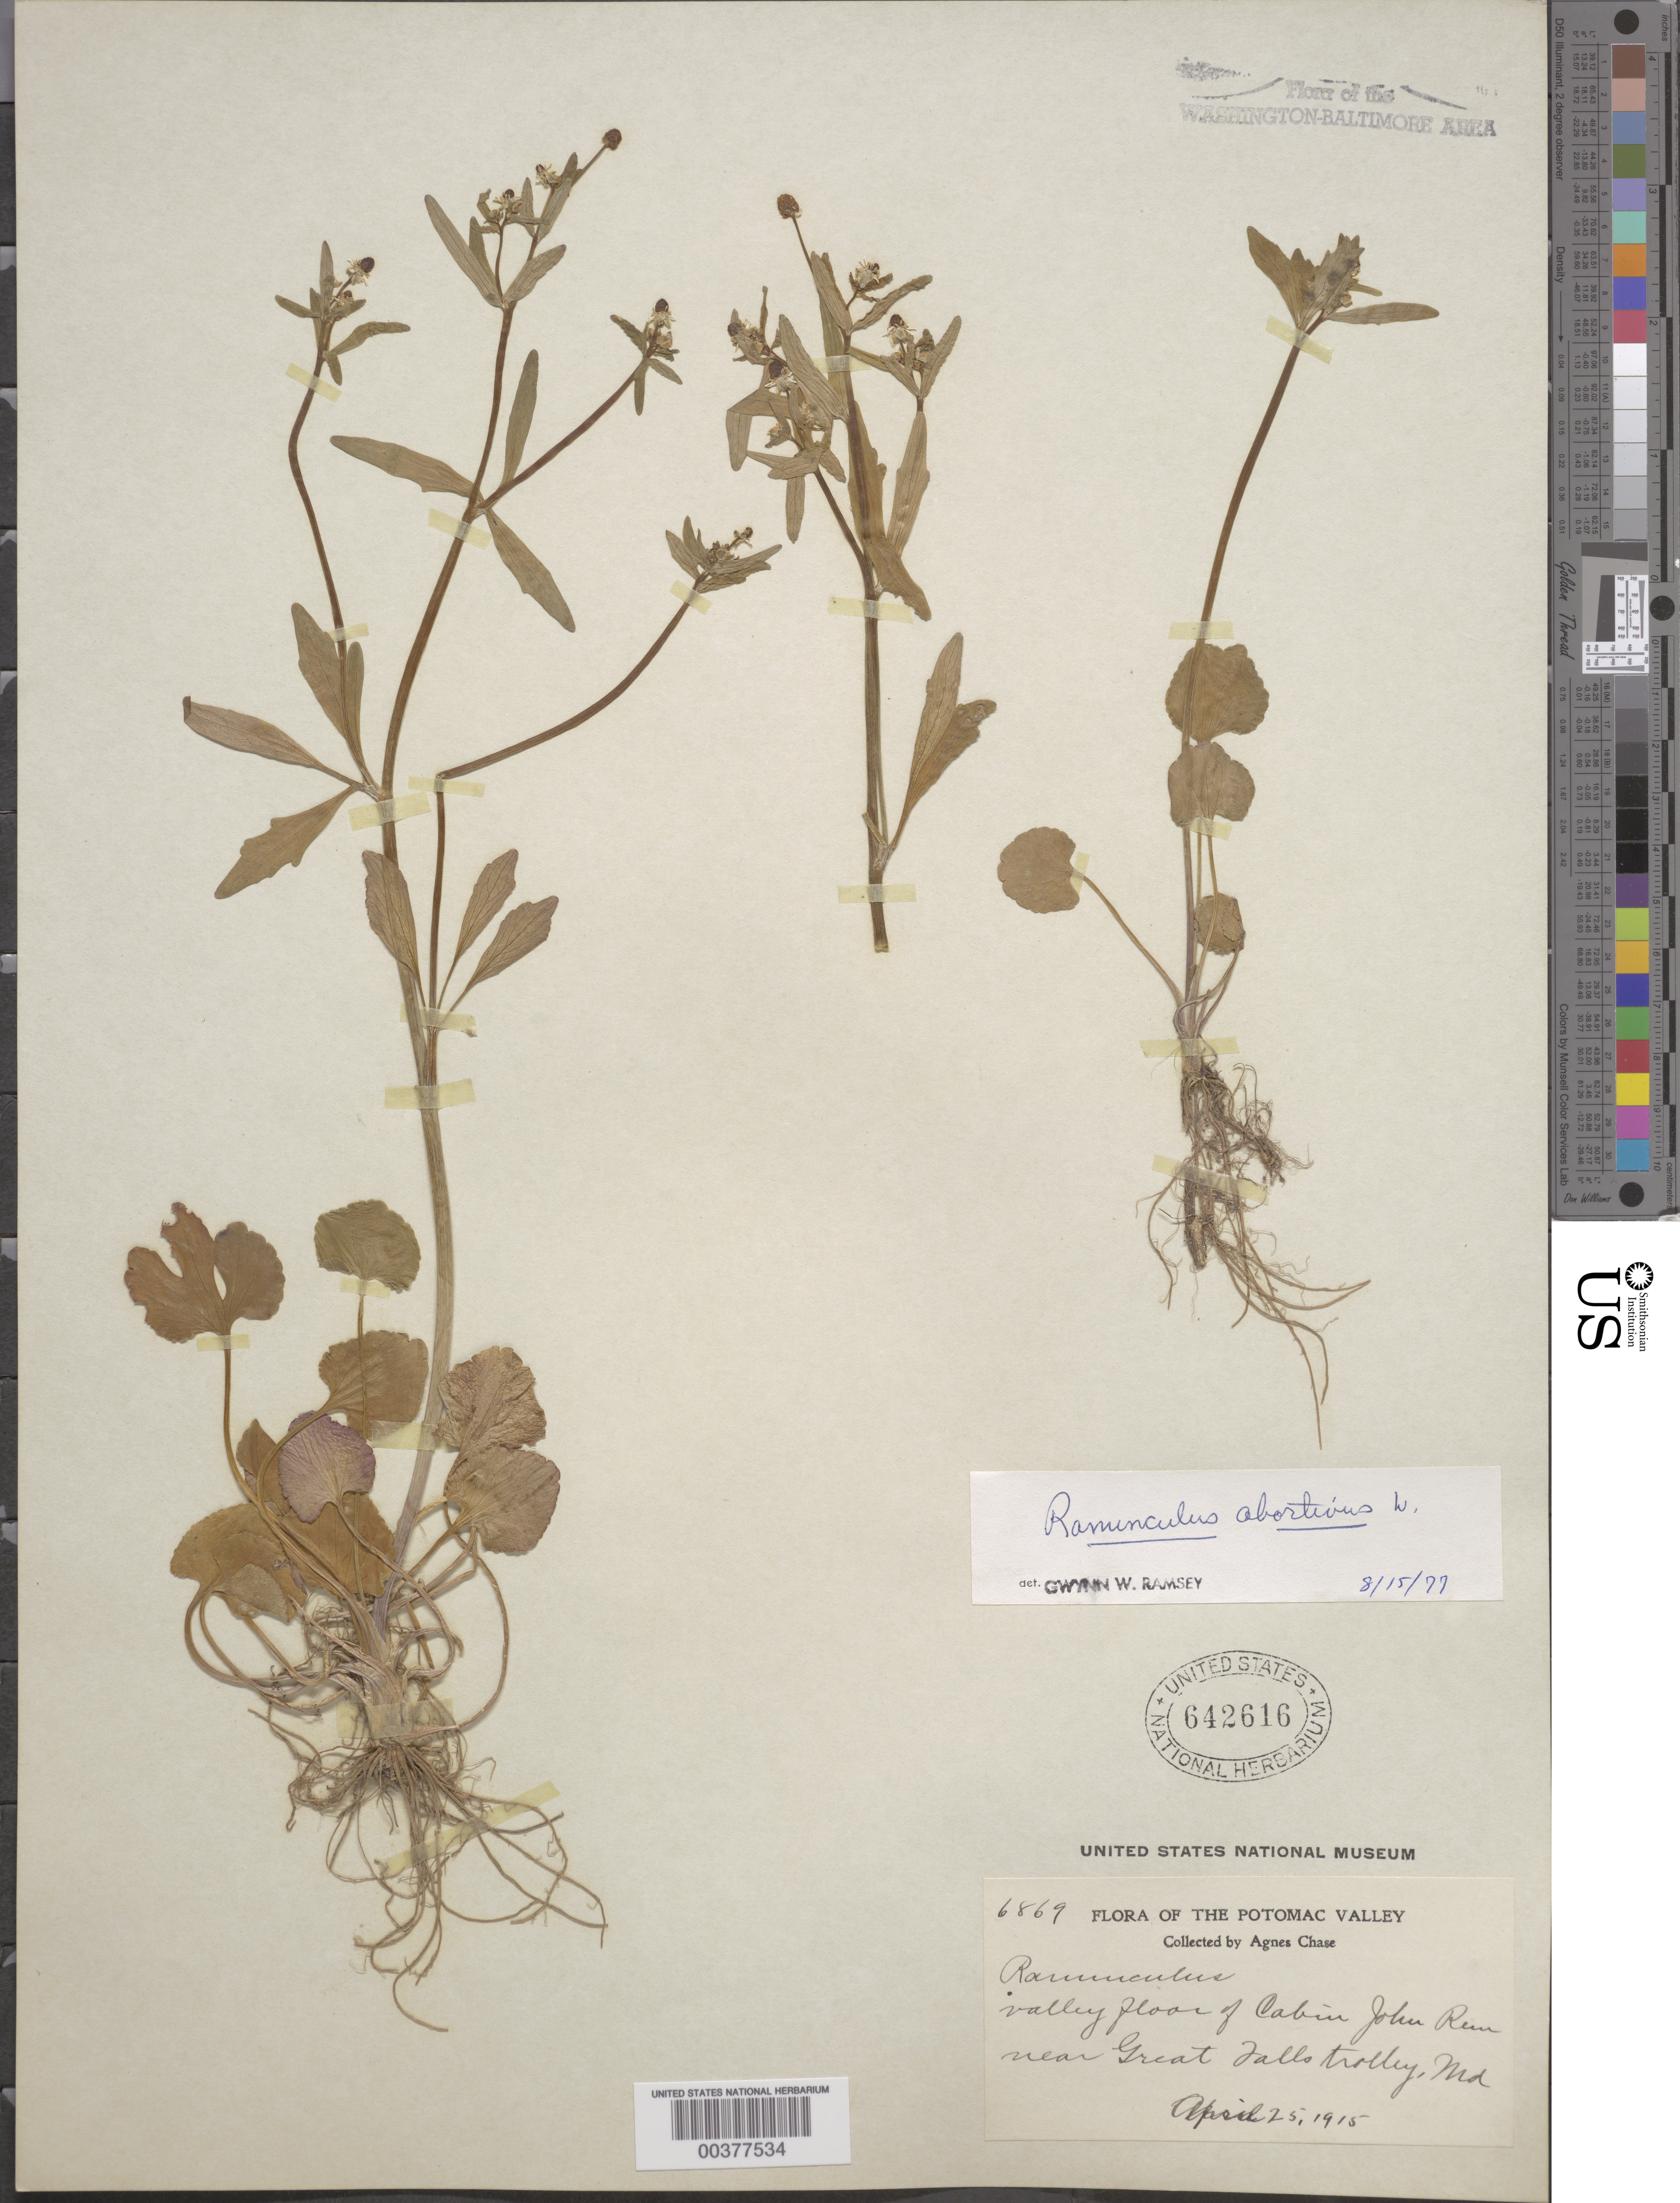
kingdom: Plantae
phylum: Tracheophyta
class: Magnoliopsida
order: Ranunculales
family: Ranunculaceae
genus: Ranunculus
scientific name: Ranunculus abortivus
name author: L.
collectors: A. Chase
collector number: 6869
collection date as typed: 25 Apr 1915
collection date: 1915-04-25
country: United States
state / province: Maryland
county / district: Montgomery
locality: Cabin John Run near Great Falls Trolley C. & O. Canal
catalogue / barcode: US 642617